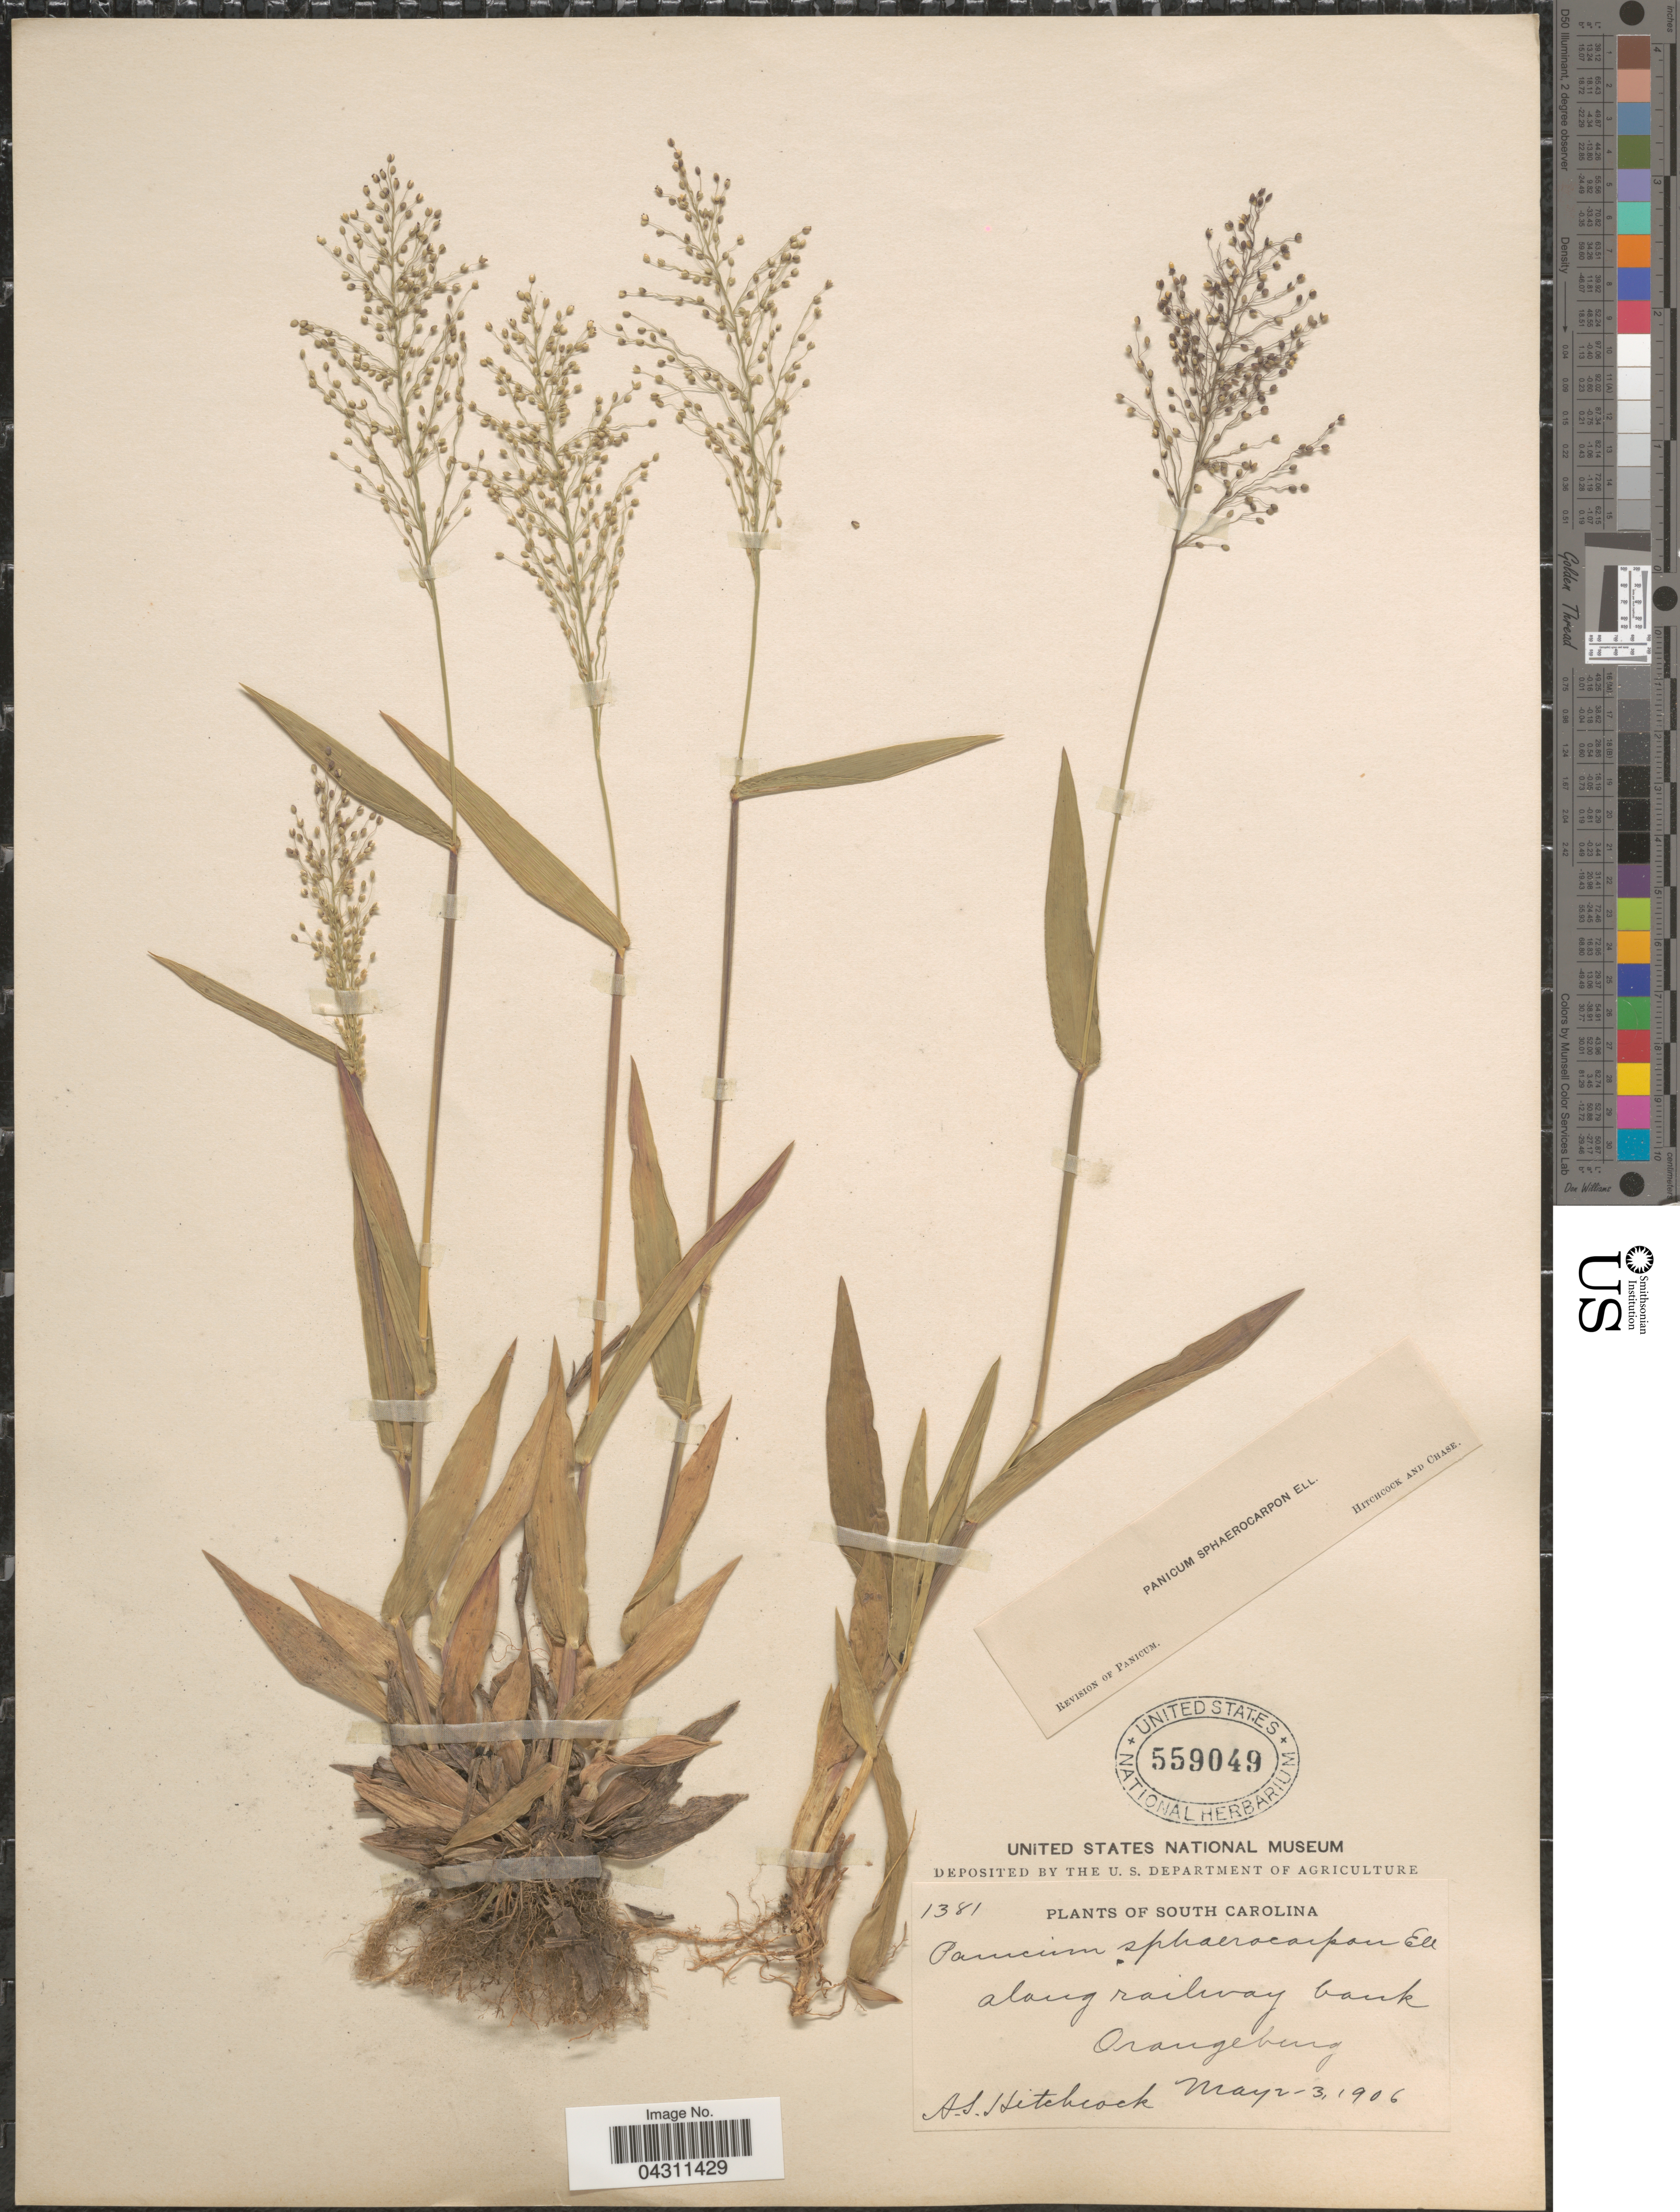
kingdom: Plantae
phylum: Tracheophyta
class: Liliopsida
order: Poales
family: Poaceae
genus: Dichanthelium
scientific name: Dichanthelium sphaerocarpon var. sphaerocarpon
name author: (Elliott) Gould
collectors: A. S. Hitchcock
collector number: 1381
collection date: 1906-05-02/1906-05-03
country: United States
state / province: South Carolina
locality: Along railway bank. Orangeburg.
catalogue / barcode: US 559049